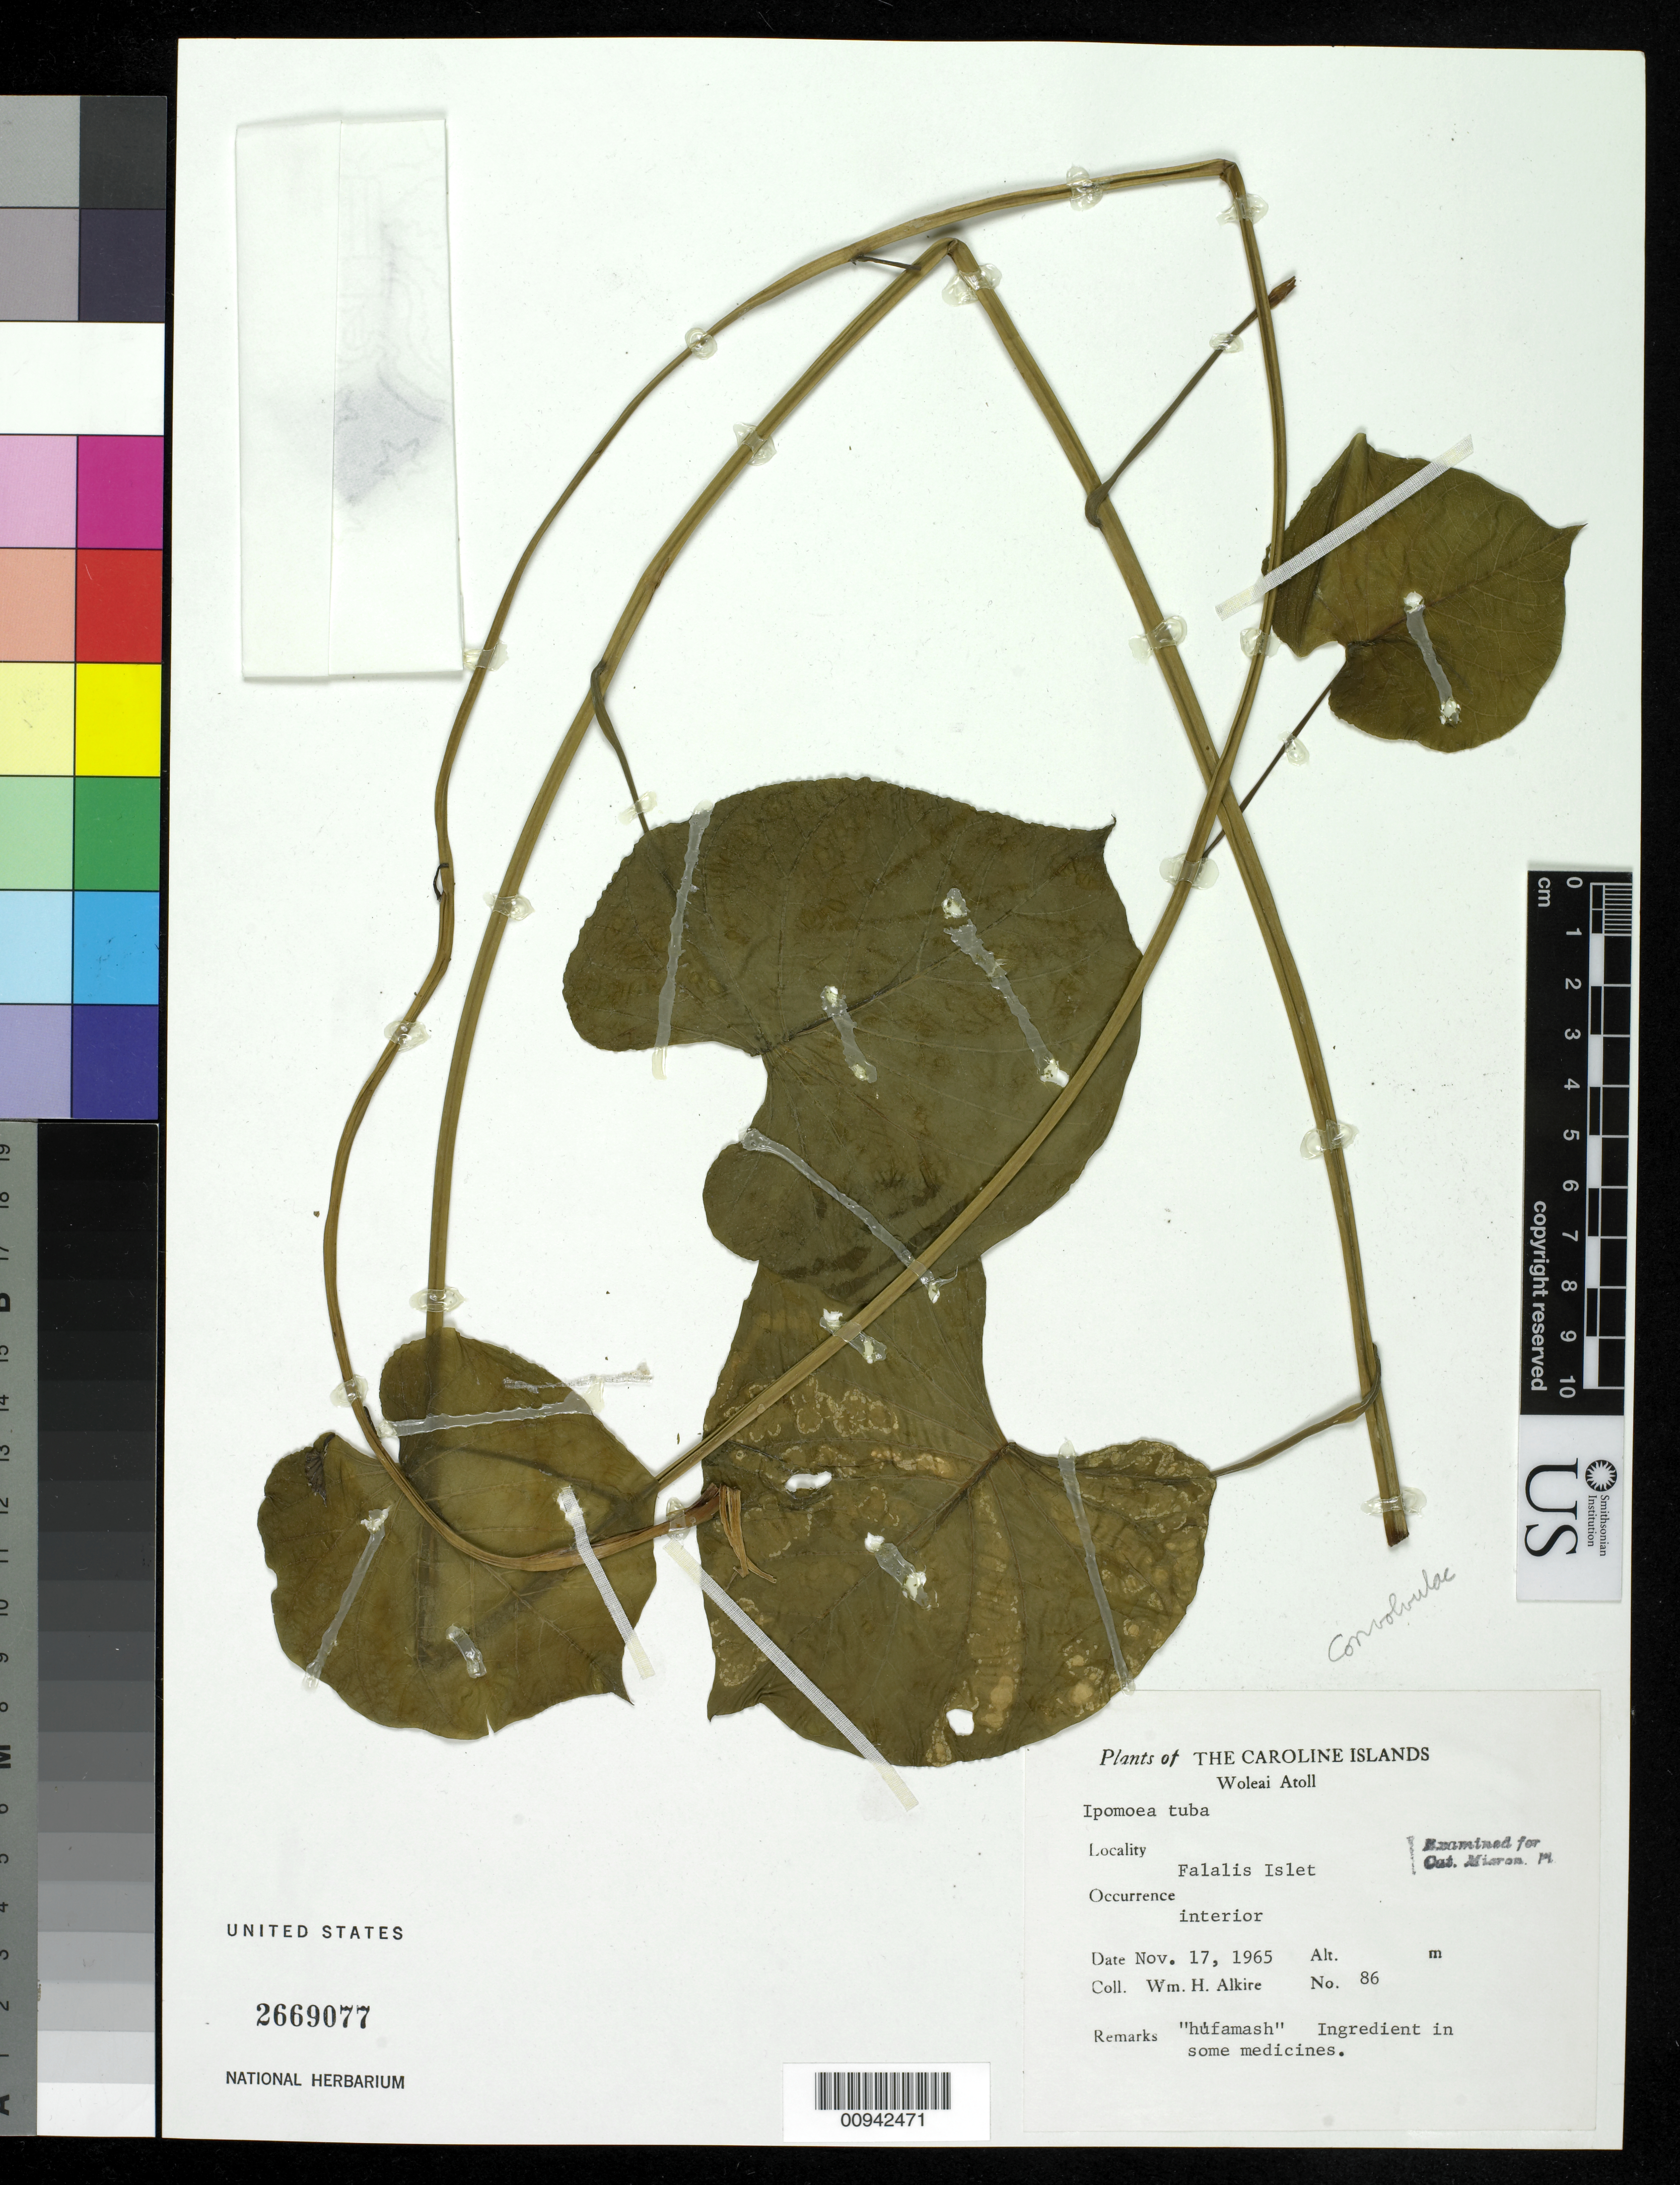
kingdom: Plantae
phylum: Tracheophyta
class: Magnoliopsida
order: Solanales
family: Convolvulaceae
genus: Ipomoea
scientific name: Ipomoea violacea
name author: L.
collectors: W. Alkire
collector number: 86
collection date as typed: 17 Nov 1965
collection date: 1965-11-17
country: Micronesia, Federated States of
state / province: Yap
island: Woleai Atoll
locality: Falalis Islet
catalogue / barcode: US 2669077